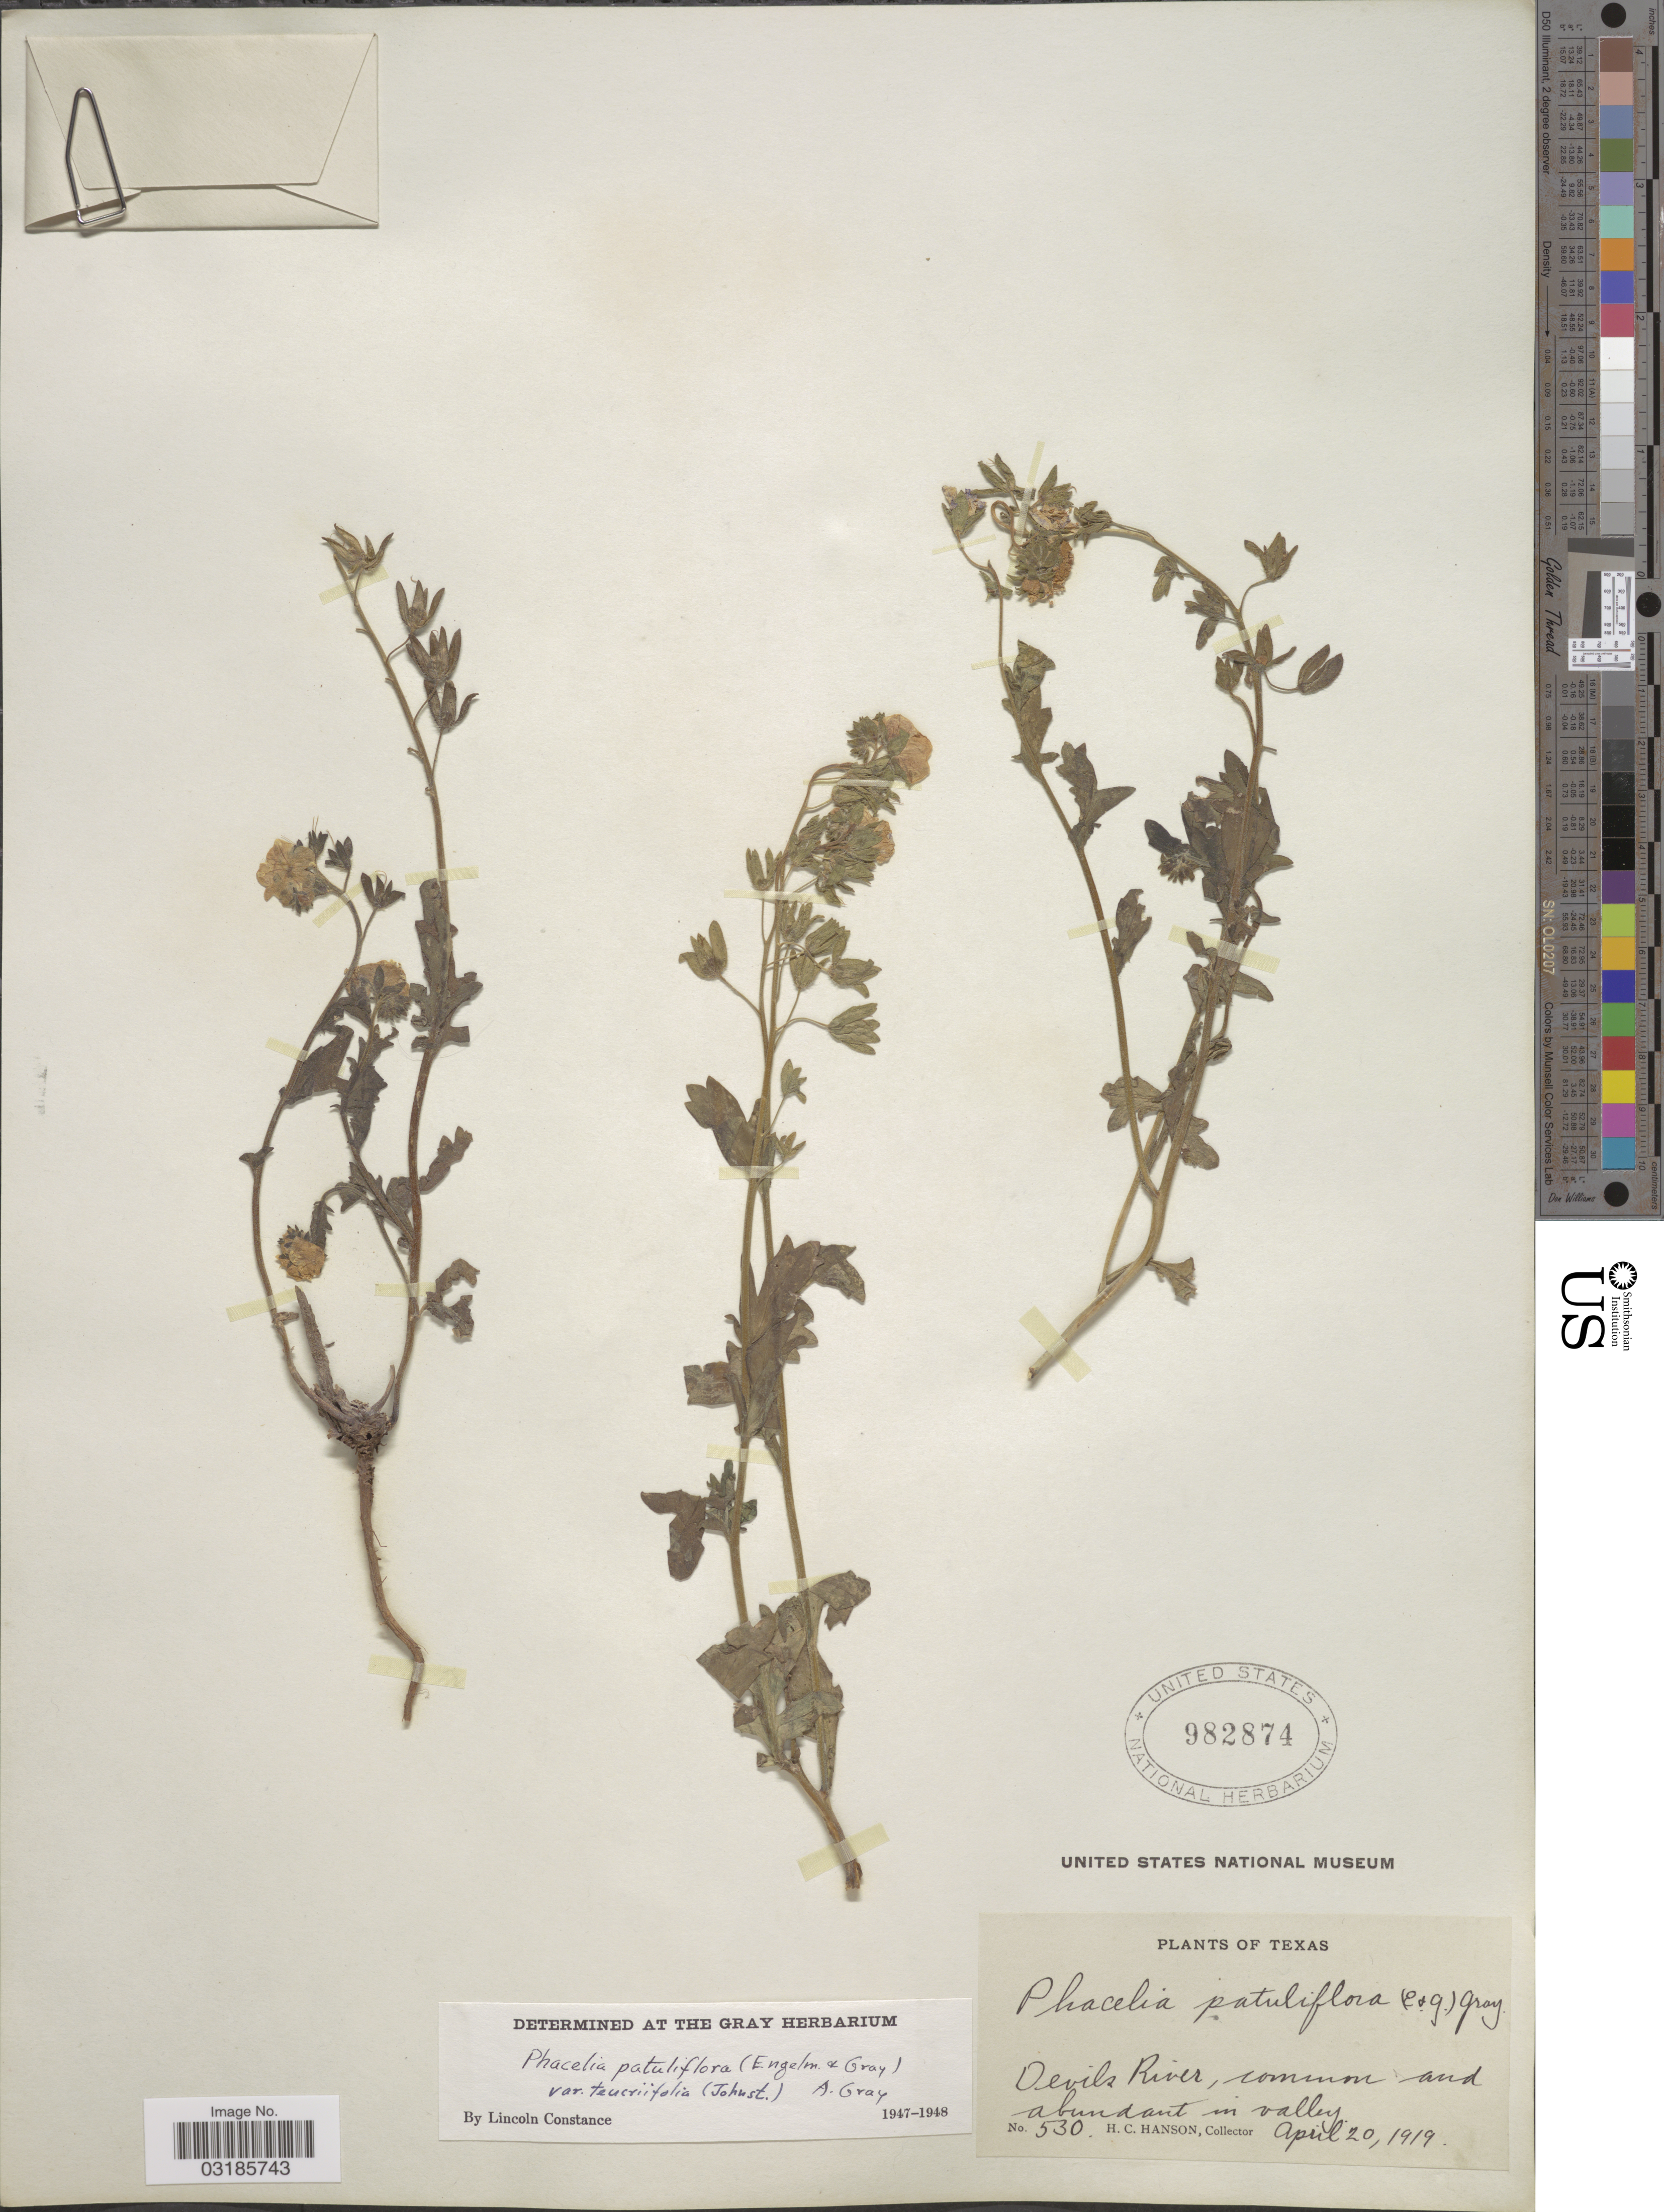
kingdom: Plantae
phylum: Tracheophyta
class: Magnoliopsida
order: Boraginales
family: Hydrophyllaceae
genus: Phacelia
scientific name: Phacelia patuliflora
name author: (Engelm. & A. Gray) A. Gray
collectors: H. Hanson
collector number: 530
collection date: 1919-04-20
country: United States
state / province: Texas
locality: Devils River, common and abundant in valley.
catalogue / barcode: US 982874